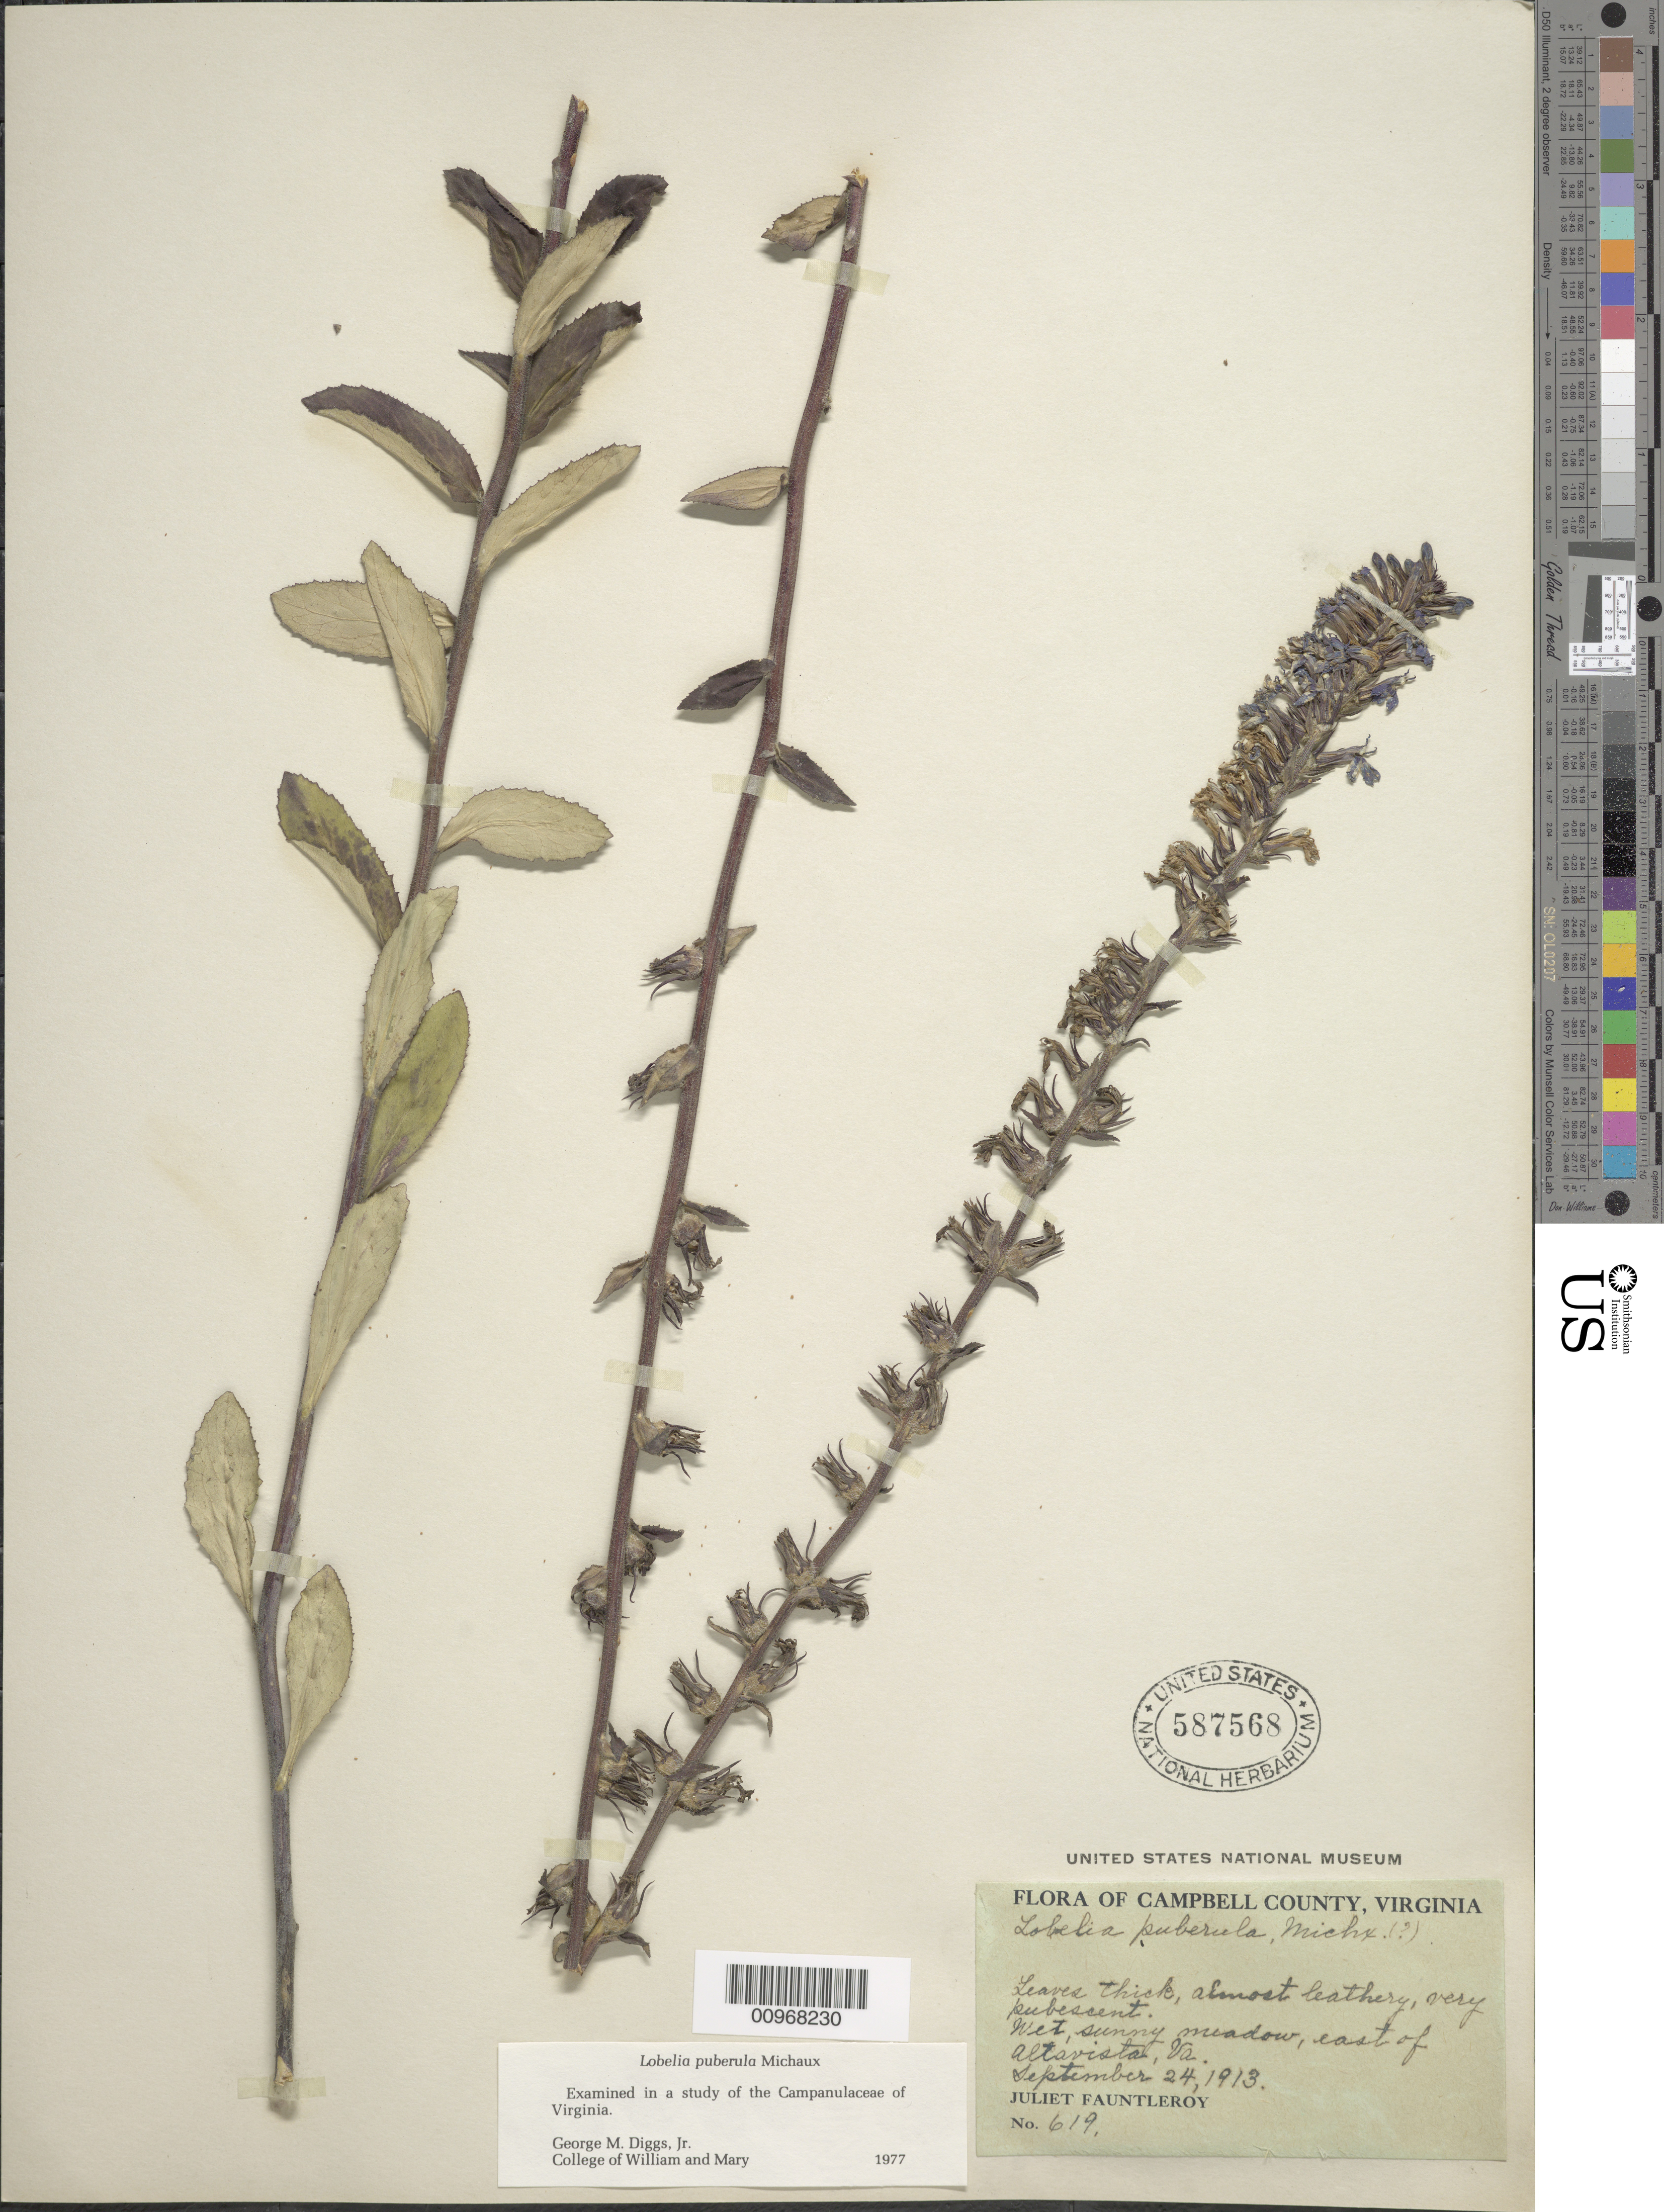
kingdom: Plantae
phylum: Tracheophyta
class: Magnoliopsida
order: Asterales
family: Campanulaceae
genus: Lobelia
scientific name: Lobelia puberula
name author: Michx.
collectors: J. Fauntleroy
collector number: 619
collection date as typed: September 24, 1913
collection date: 1913-09-24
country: United States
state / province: Virginia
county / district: Campbell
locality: Altavista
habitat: wet, sunny meadow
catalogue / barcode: US 587568